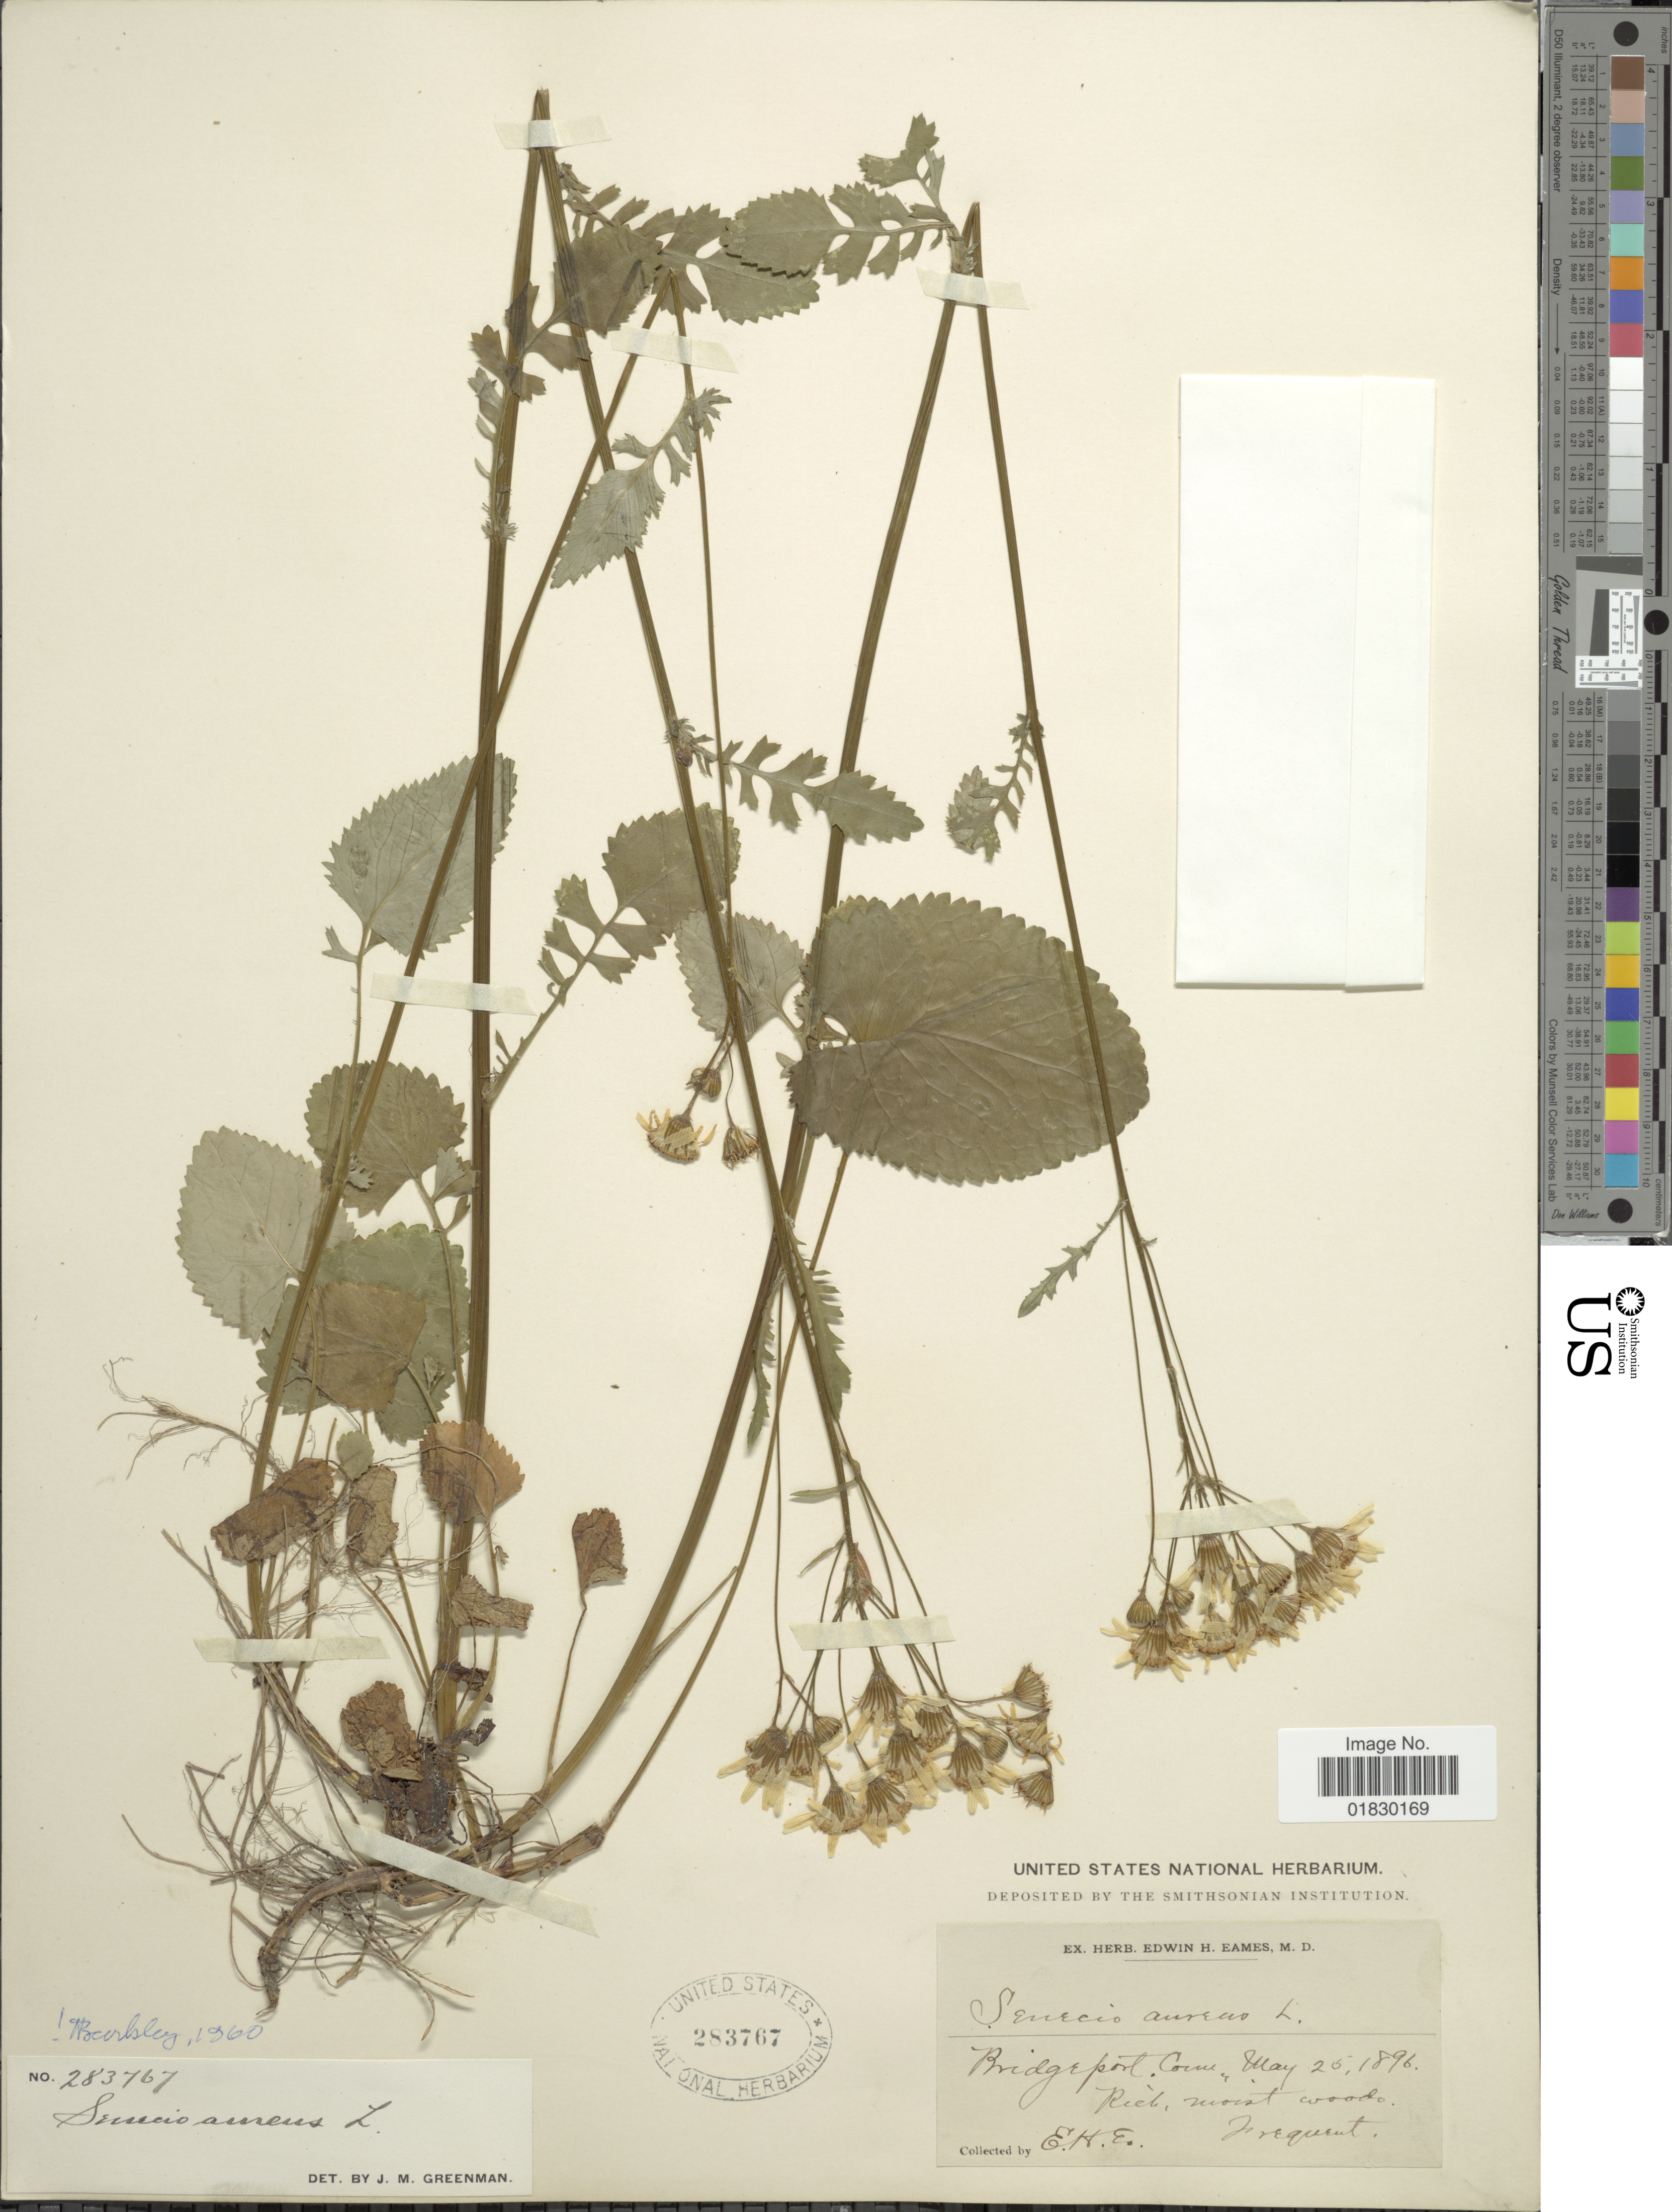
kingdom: Plantae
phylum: Tracheophyta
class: Magnoliopsida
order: Asterales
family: Asteraceae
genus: Packera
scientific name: Packera aurea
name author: (L.) Á. Löve & D. Löve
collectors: E. H. Eames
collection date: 1896-05-25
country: United States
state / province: Connecticut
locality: Birdgeport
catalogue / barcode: US 283767